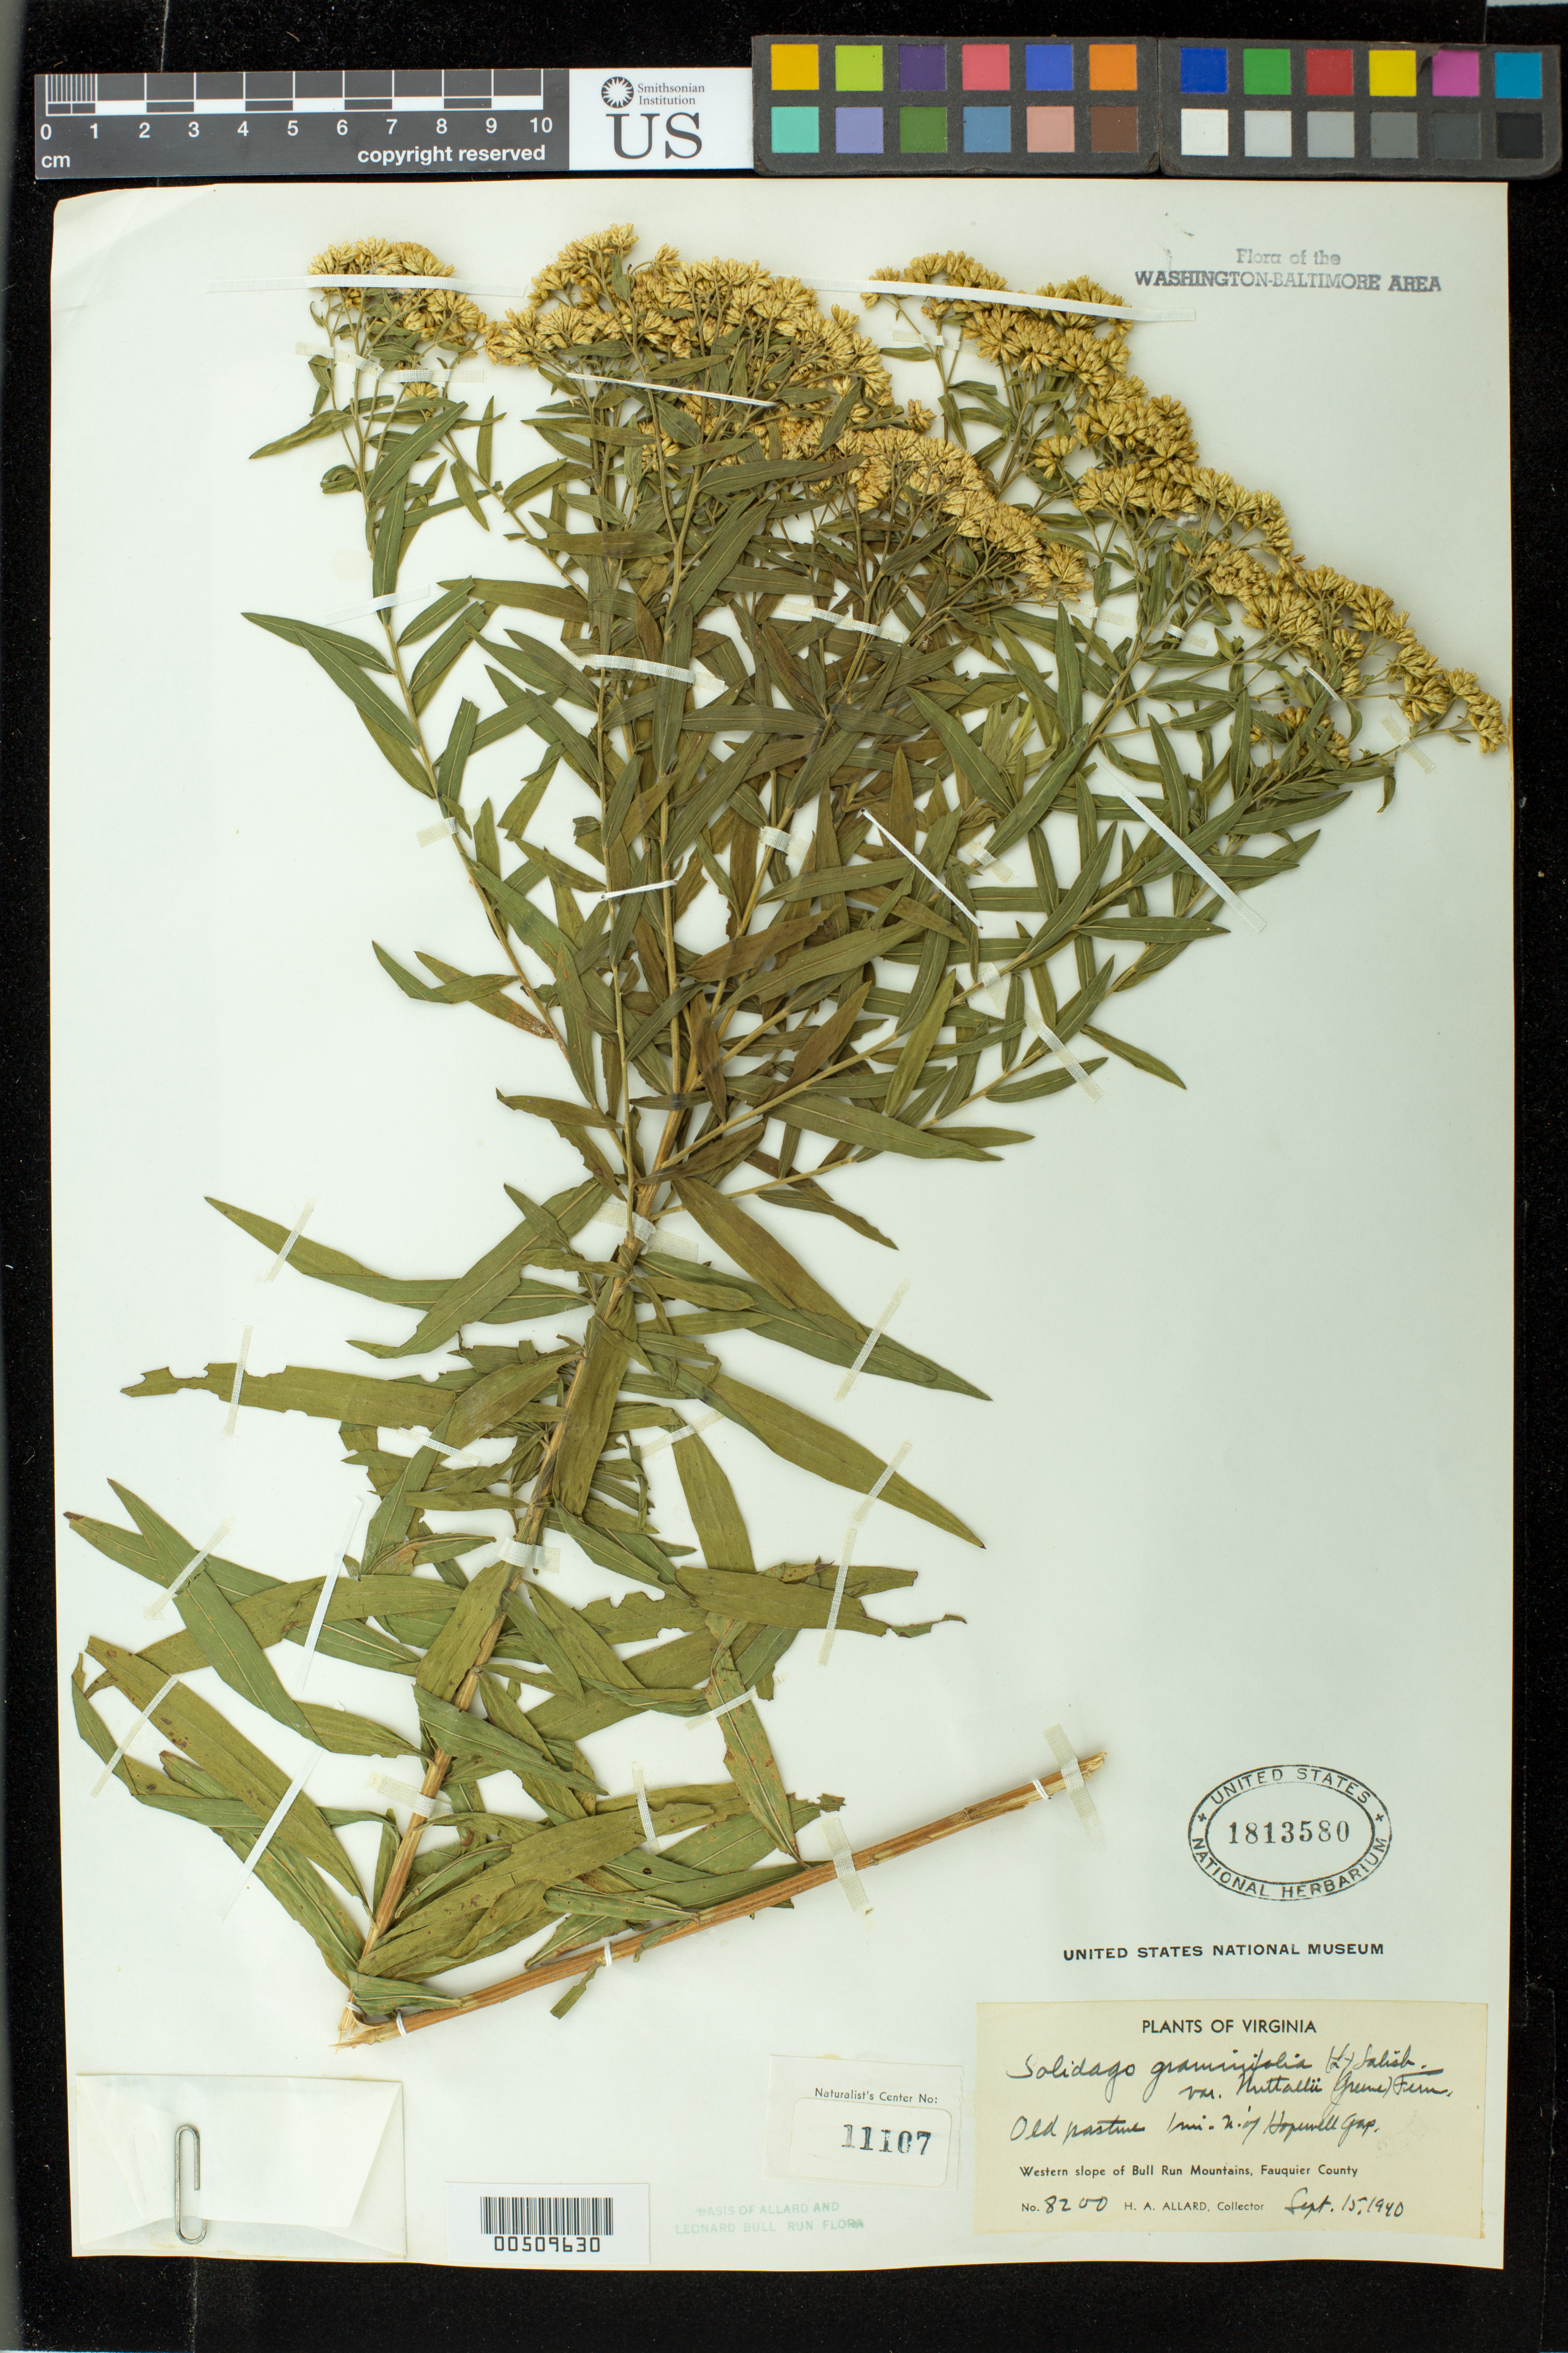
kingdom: Plantae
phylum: Tracheophyta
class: Magnoliopsida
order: Asterales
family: Asteraceae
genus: Euthamia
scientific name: Euthamia lanceolata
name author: (L.) G.L. Nesom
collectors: H. A. Allard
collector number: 8200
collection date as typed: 15 Sep 1940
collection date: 1940-09-15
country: United States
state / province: Virginia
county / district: Fauquier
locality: Bull Run Mts., 1 mi. N of Hopewell Gap Bull Run Mts.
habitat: old pasture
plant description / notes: Specimens returned from Naturalist Center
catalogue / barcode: US 1813580